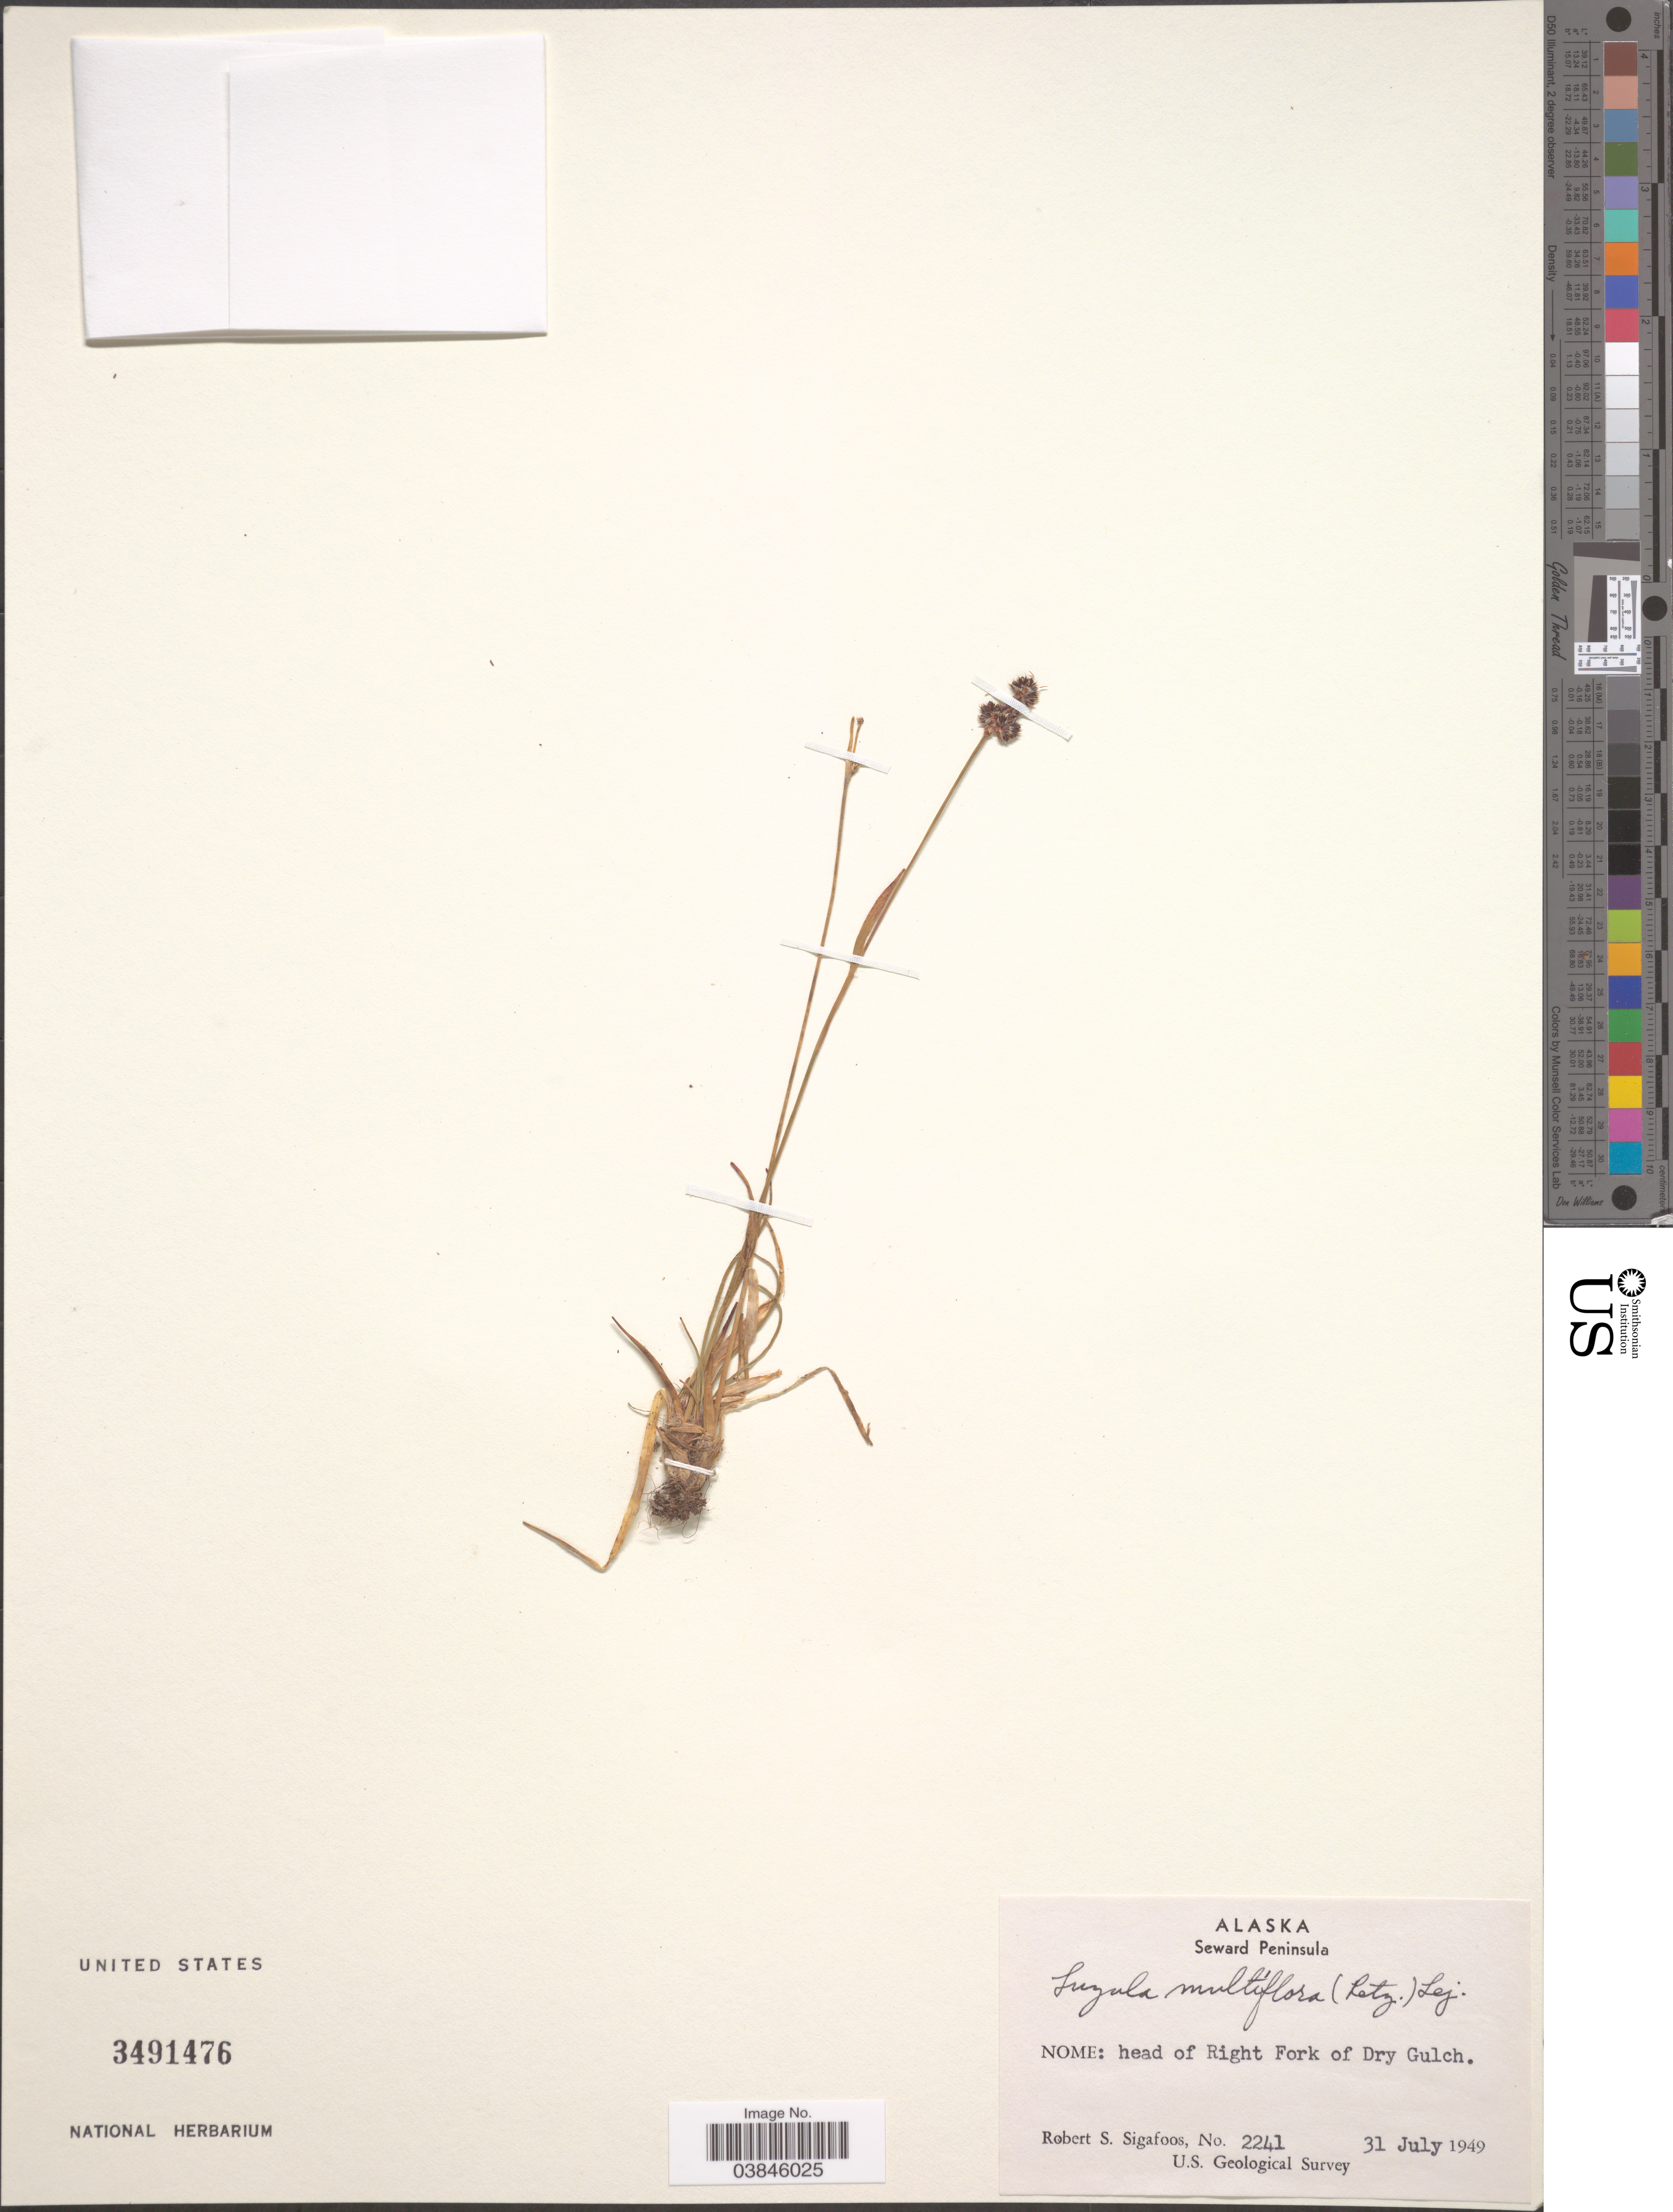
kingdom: Plantae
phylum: Tracheophyta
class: Liliopsida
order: Poales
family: Juncaceae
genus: Luzula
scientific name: Luzula multiflora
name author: (Ehrh.) Lej.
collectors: R. Sigafoos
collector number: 2241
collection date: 1949-07-31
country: United States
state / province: Alaska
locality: Seward Peninsula. Nome: head of Right Fork of Dry Gulch.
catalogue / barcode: US 3491476